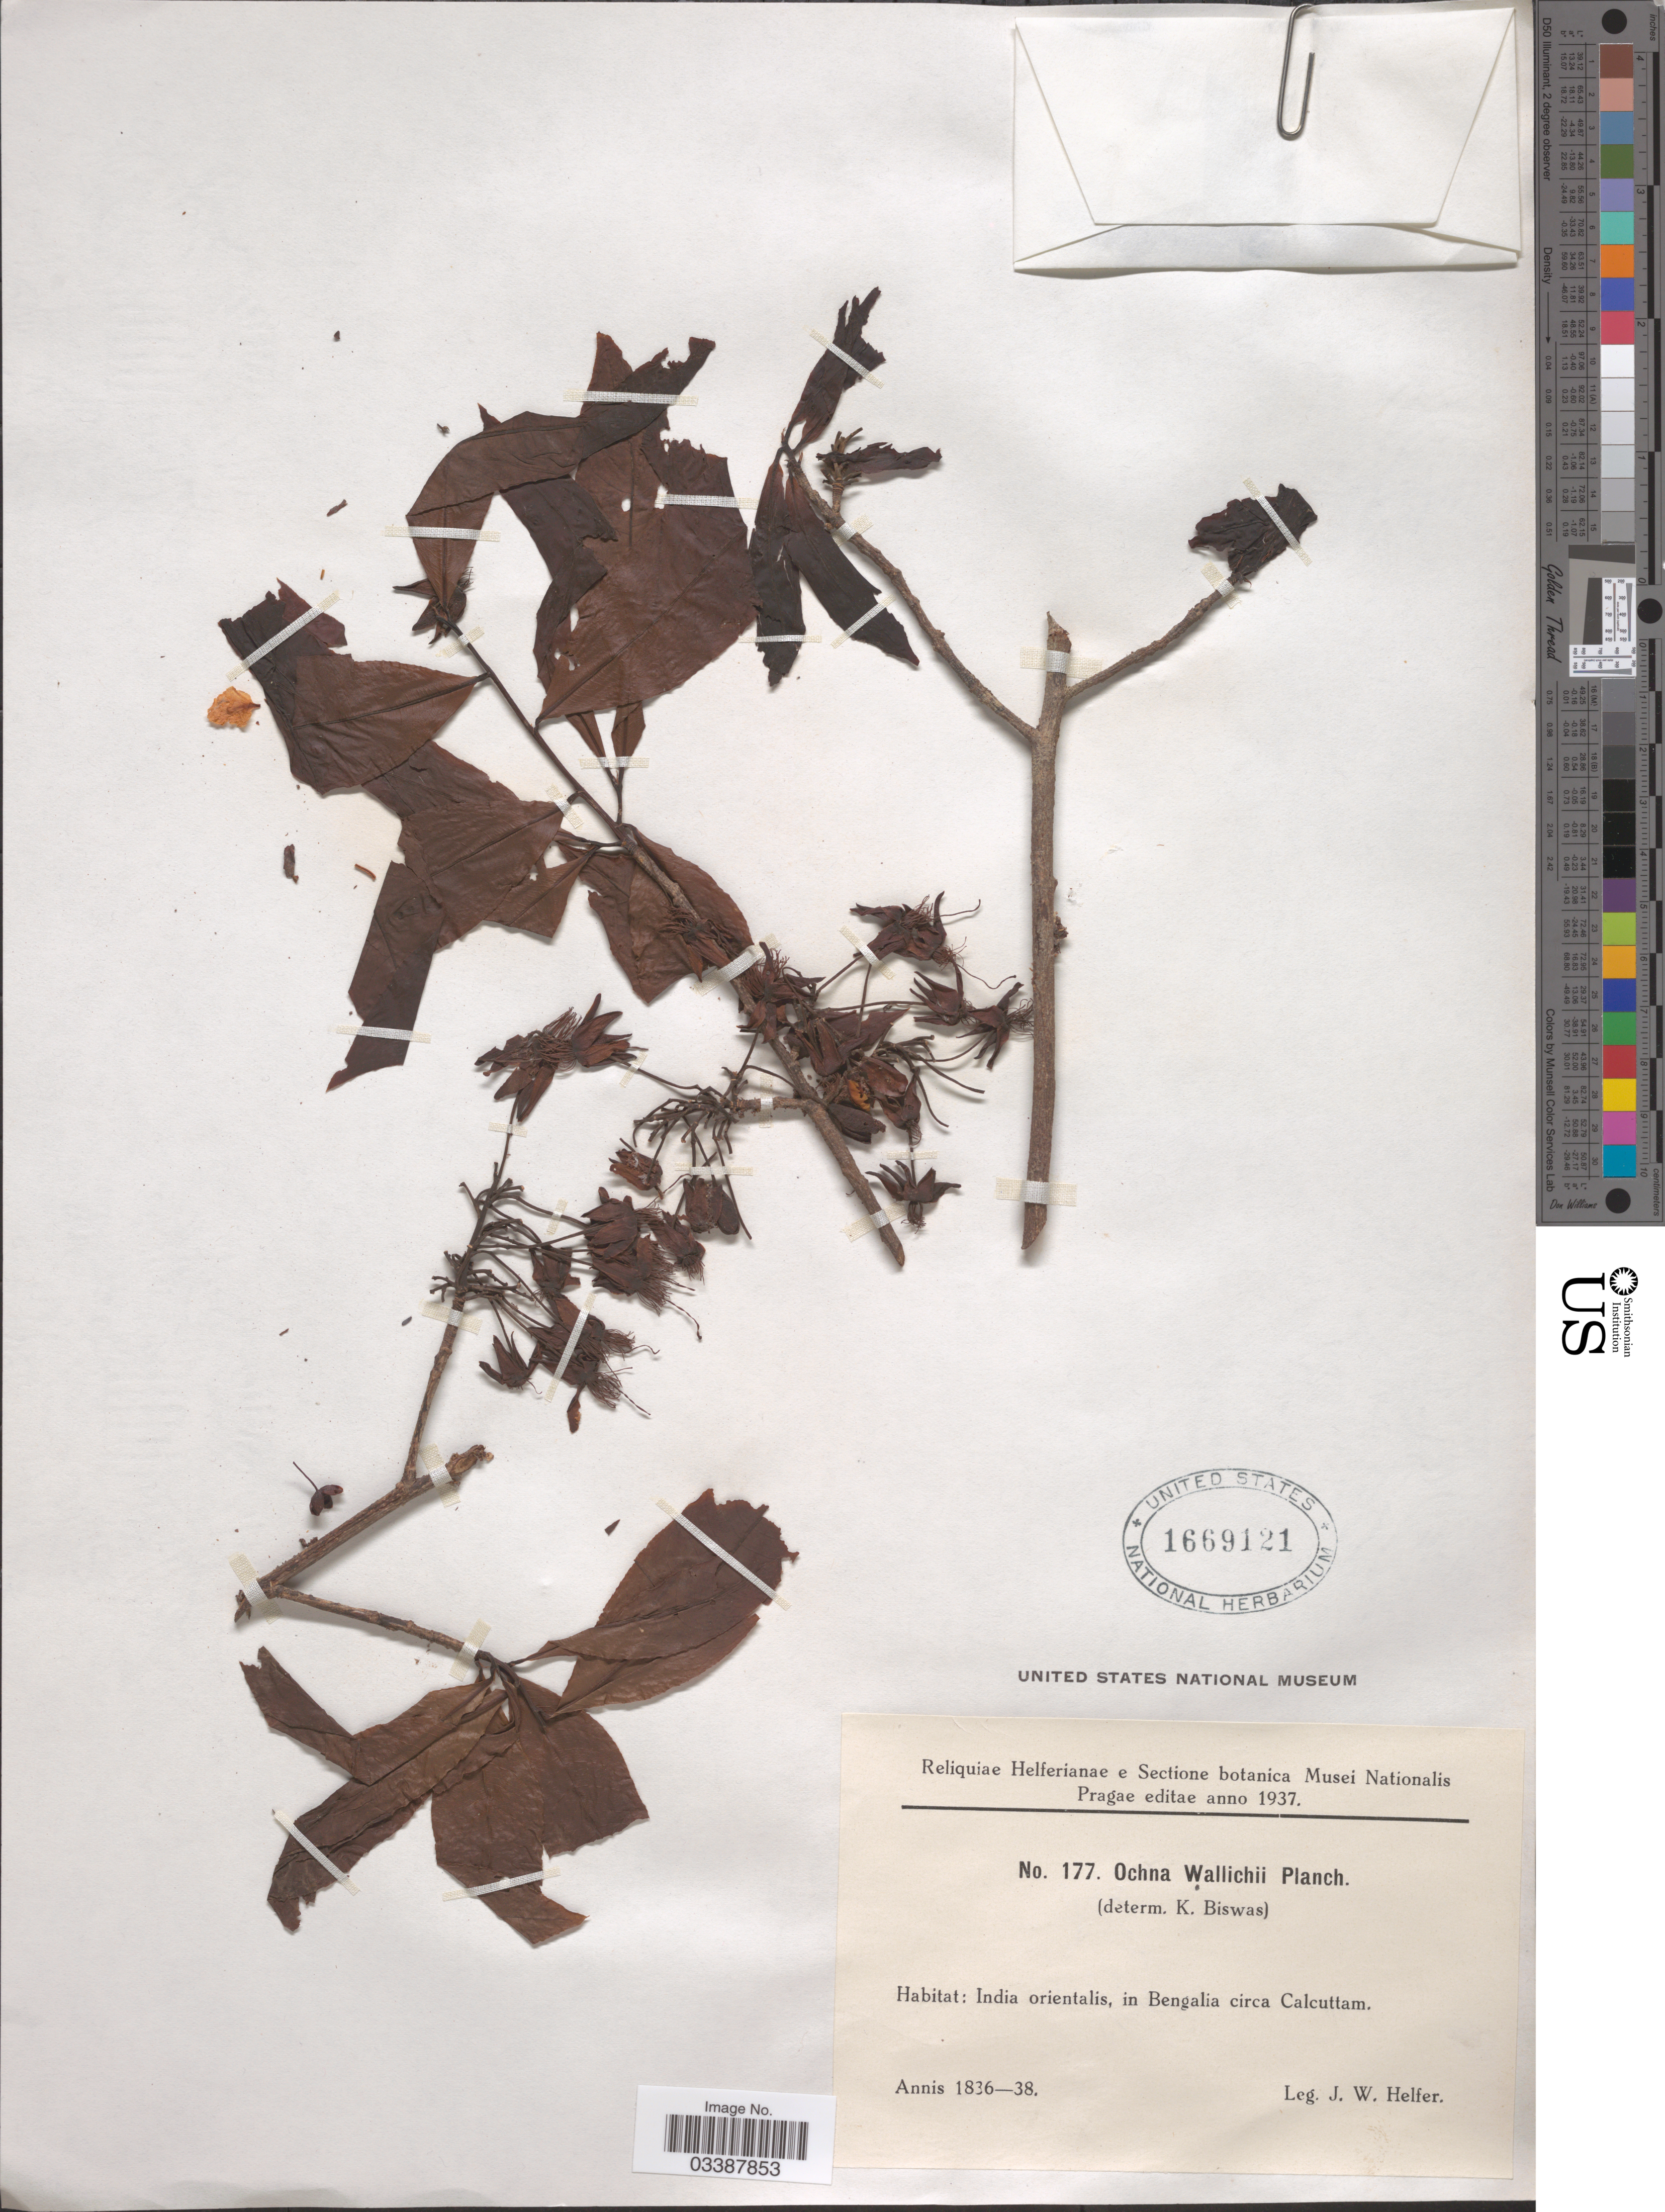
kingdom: Plantae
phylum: Tracheophyta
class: Magnoliopsida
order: Malpighiales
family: Ochnaceae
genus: Ochna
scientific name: Ochna sp.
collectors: J. W. Helfer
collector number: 177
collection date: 1836/1838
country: India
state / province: West Bengal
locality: India orientalis, In Bengalia circa Calcuttam.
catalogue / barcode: US 1669121